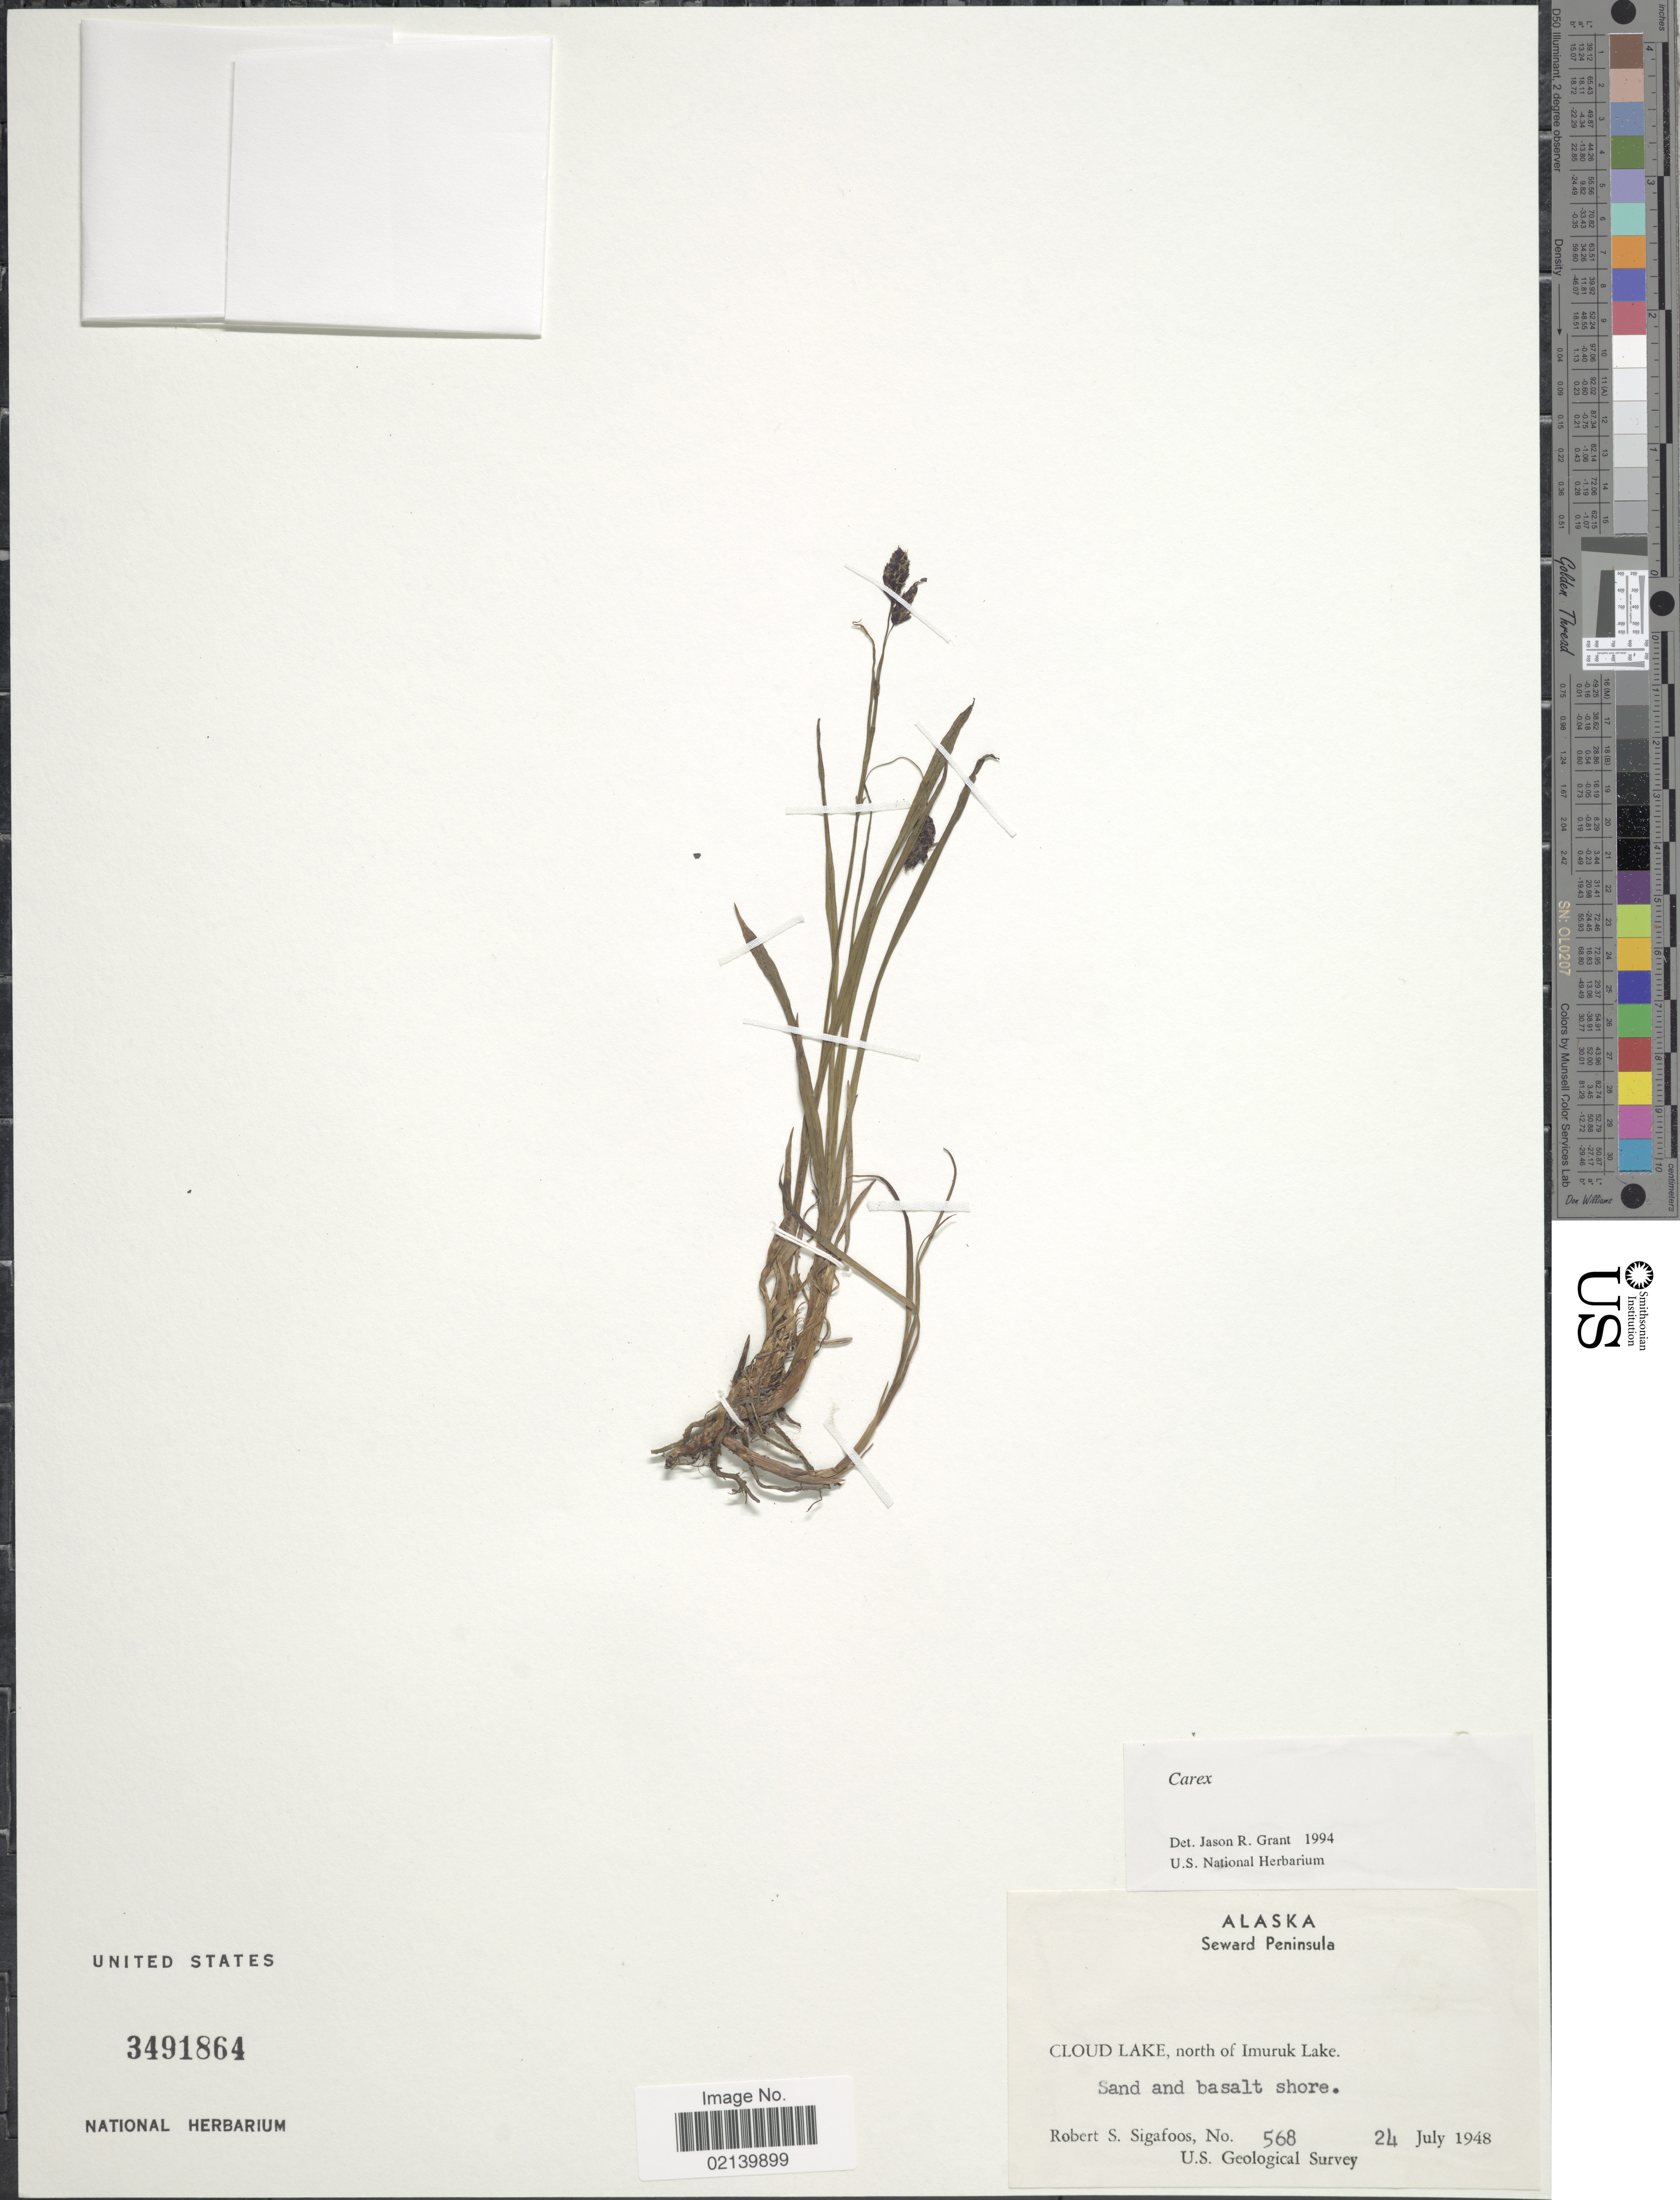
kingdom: Plantae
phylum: Tracheophyta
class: Liliopsida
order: Poales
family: Cyperaceae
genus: Carex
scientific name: Carex sp.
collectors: R. Sigafoos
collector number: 568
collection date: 1948-07-24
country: United States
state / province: Alaska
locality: Alaska, Cloud Lake, North of Imuruk Lake, Sand and basalt shore.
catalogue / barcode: US 3491864